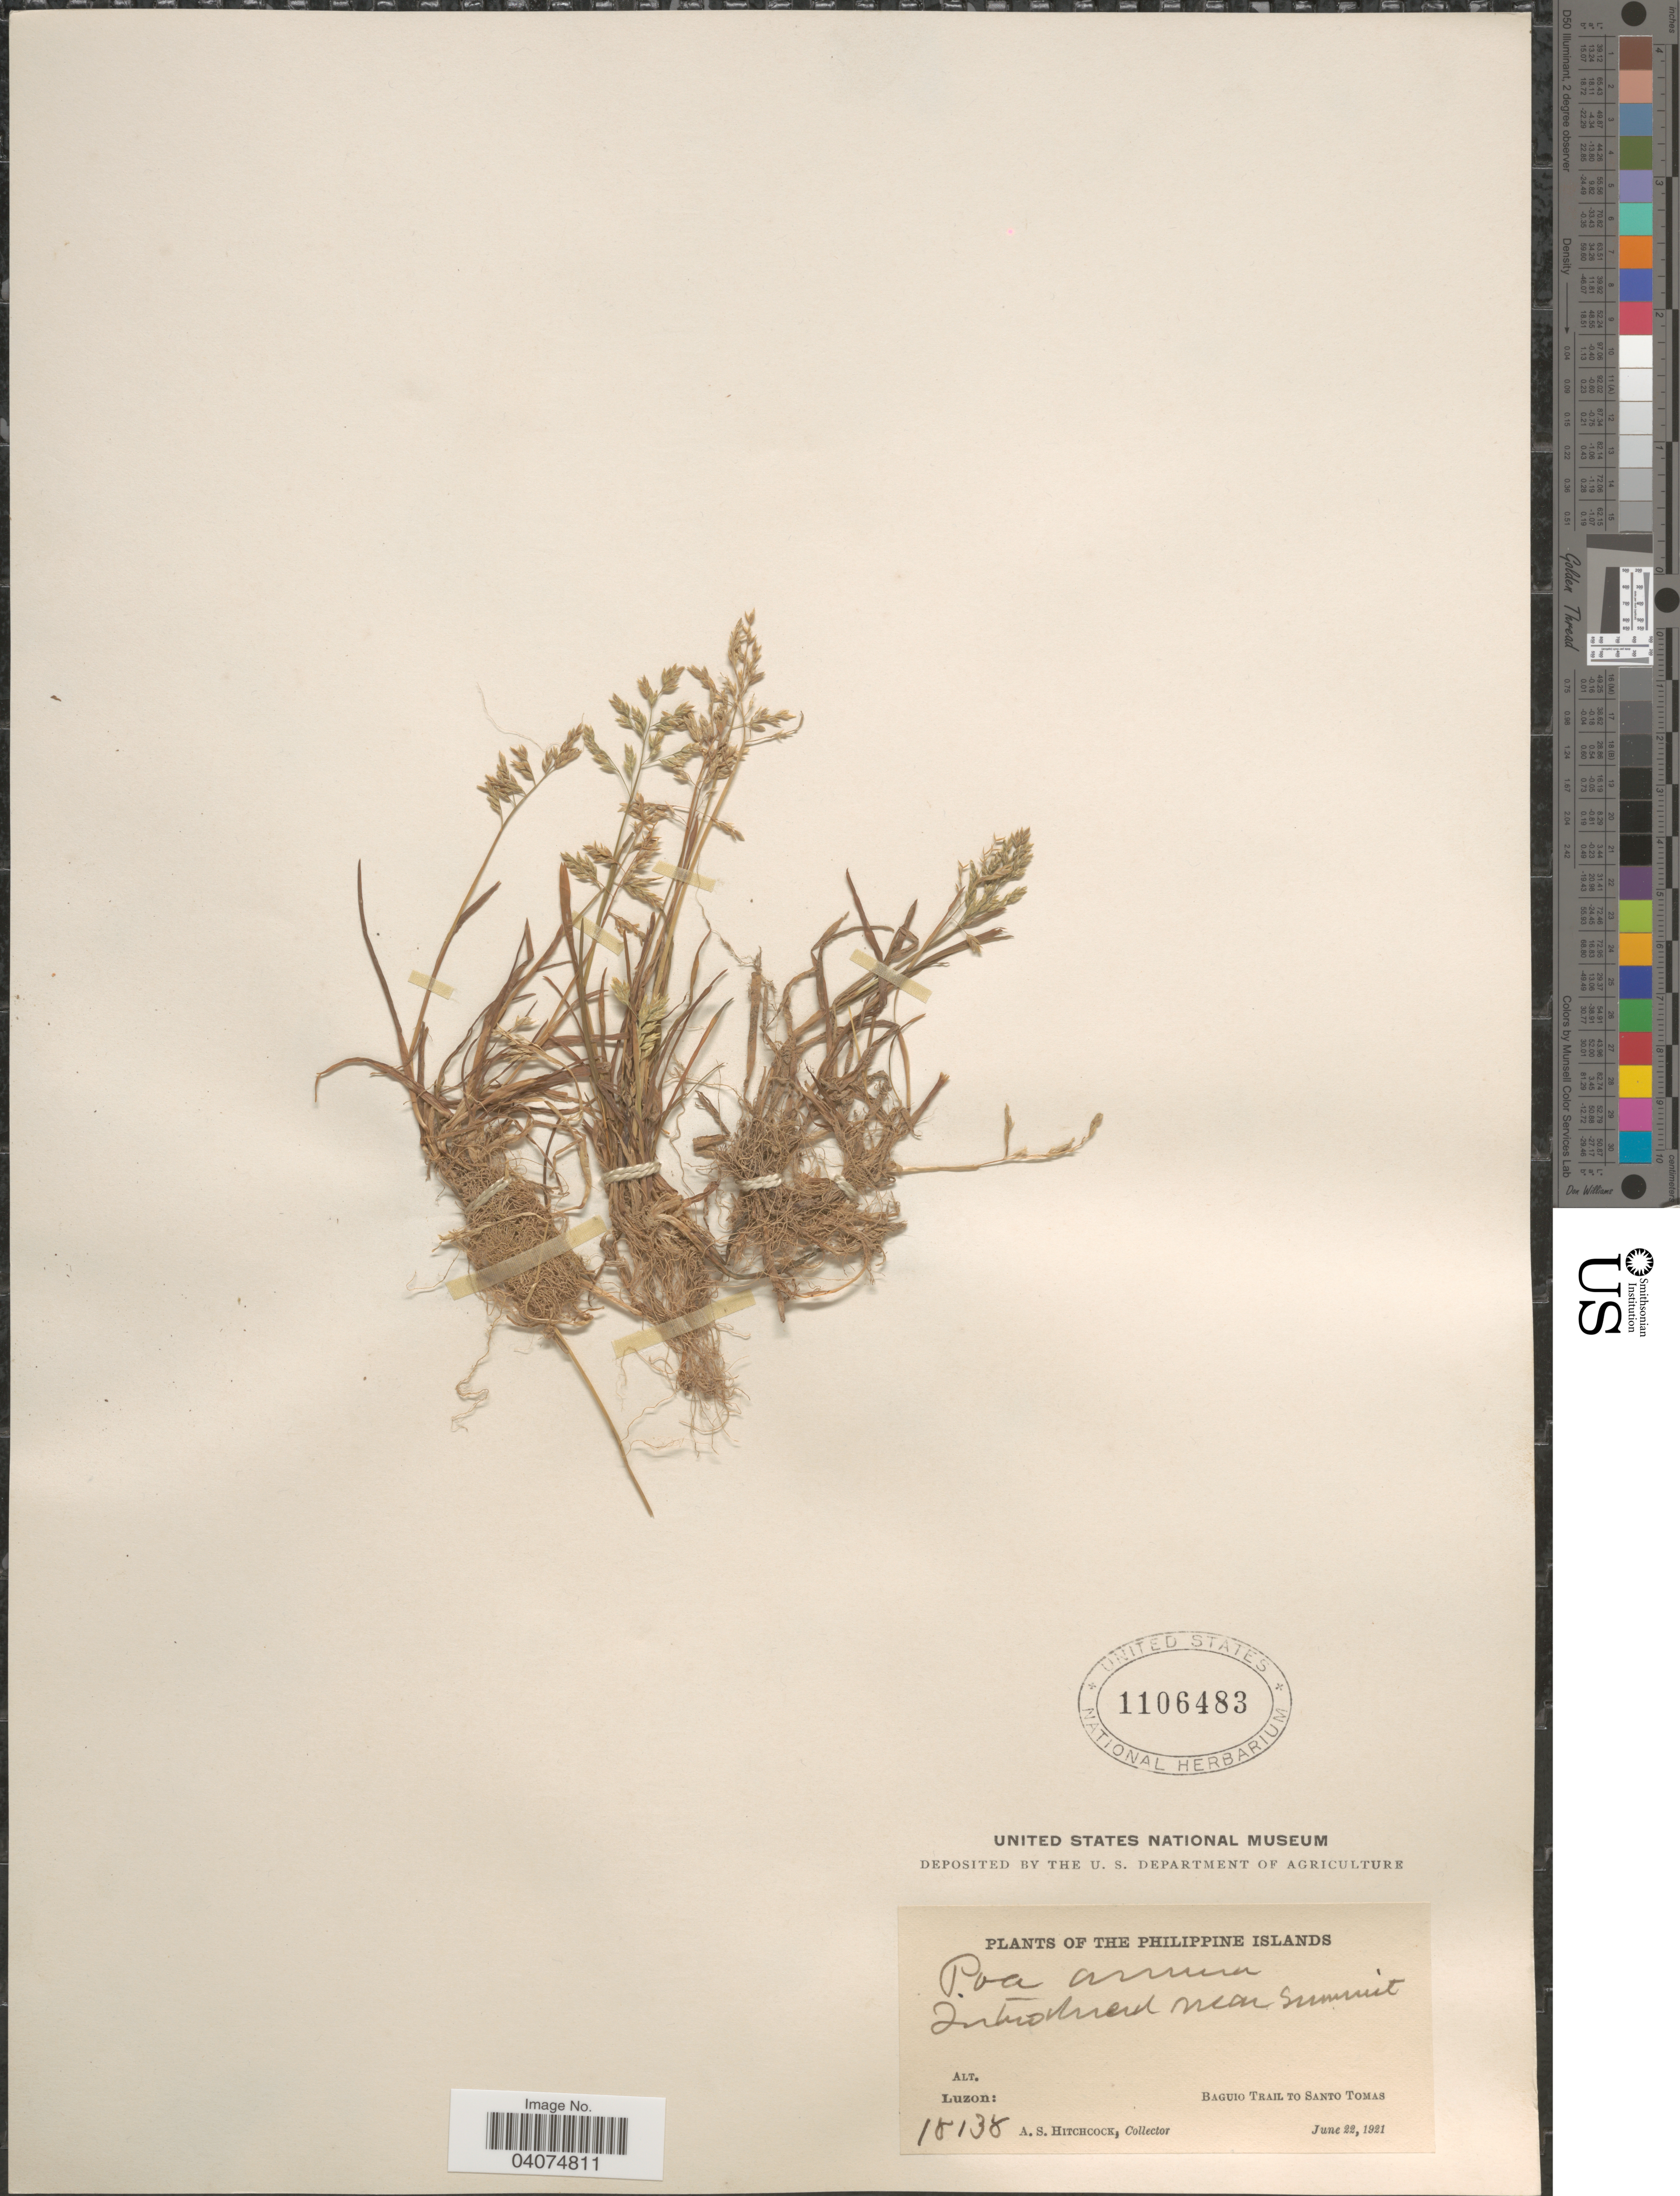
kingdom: Plantae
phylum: Tracheophyta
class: Liliopsida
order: Poales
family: Poaceae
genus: Poa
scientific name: Poa annua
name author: L.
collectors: A. S. Hitchcock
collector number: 18138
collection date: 1921-06-22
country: Philippines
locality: The Philippine Islands. Introduced near Summit. Luzon: Baguio Trail to Santo Tomas.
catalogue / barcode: US 1106483